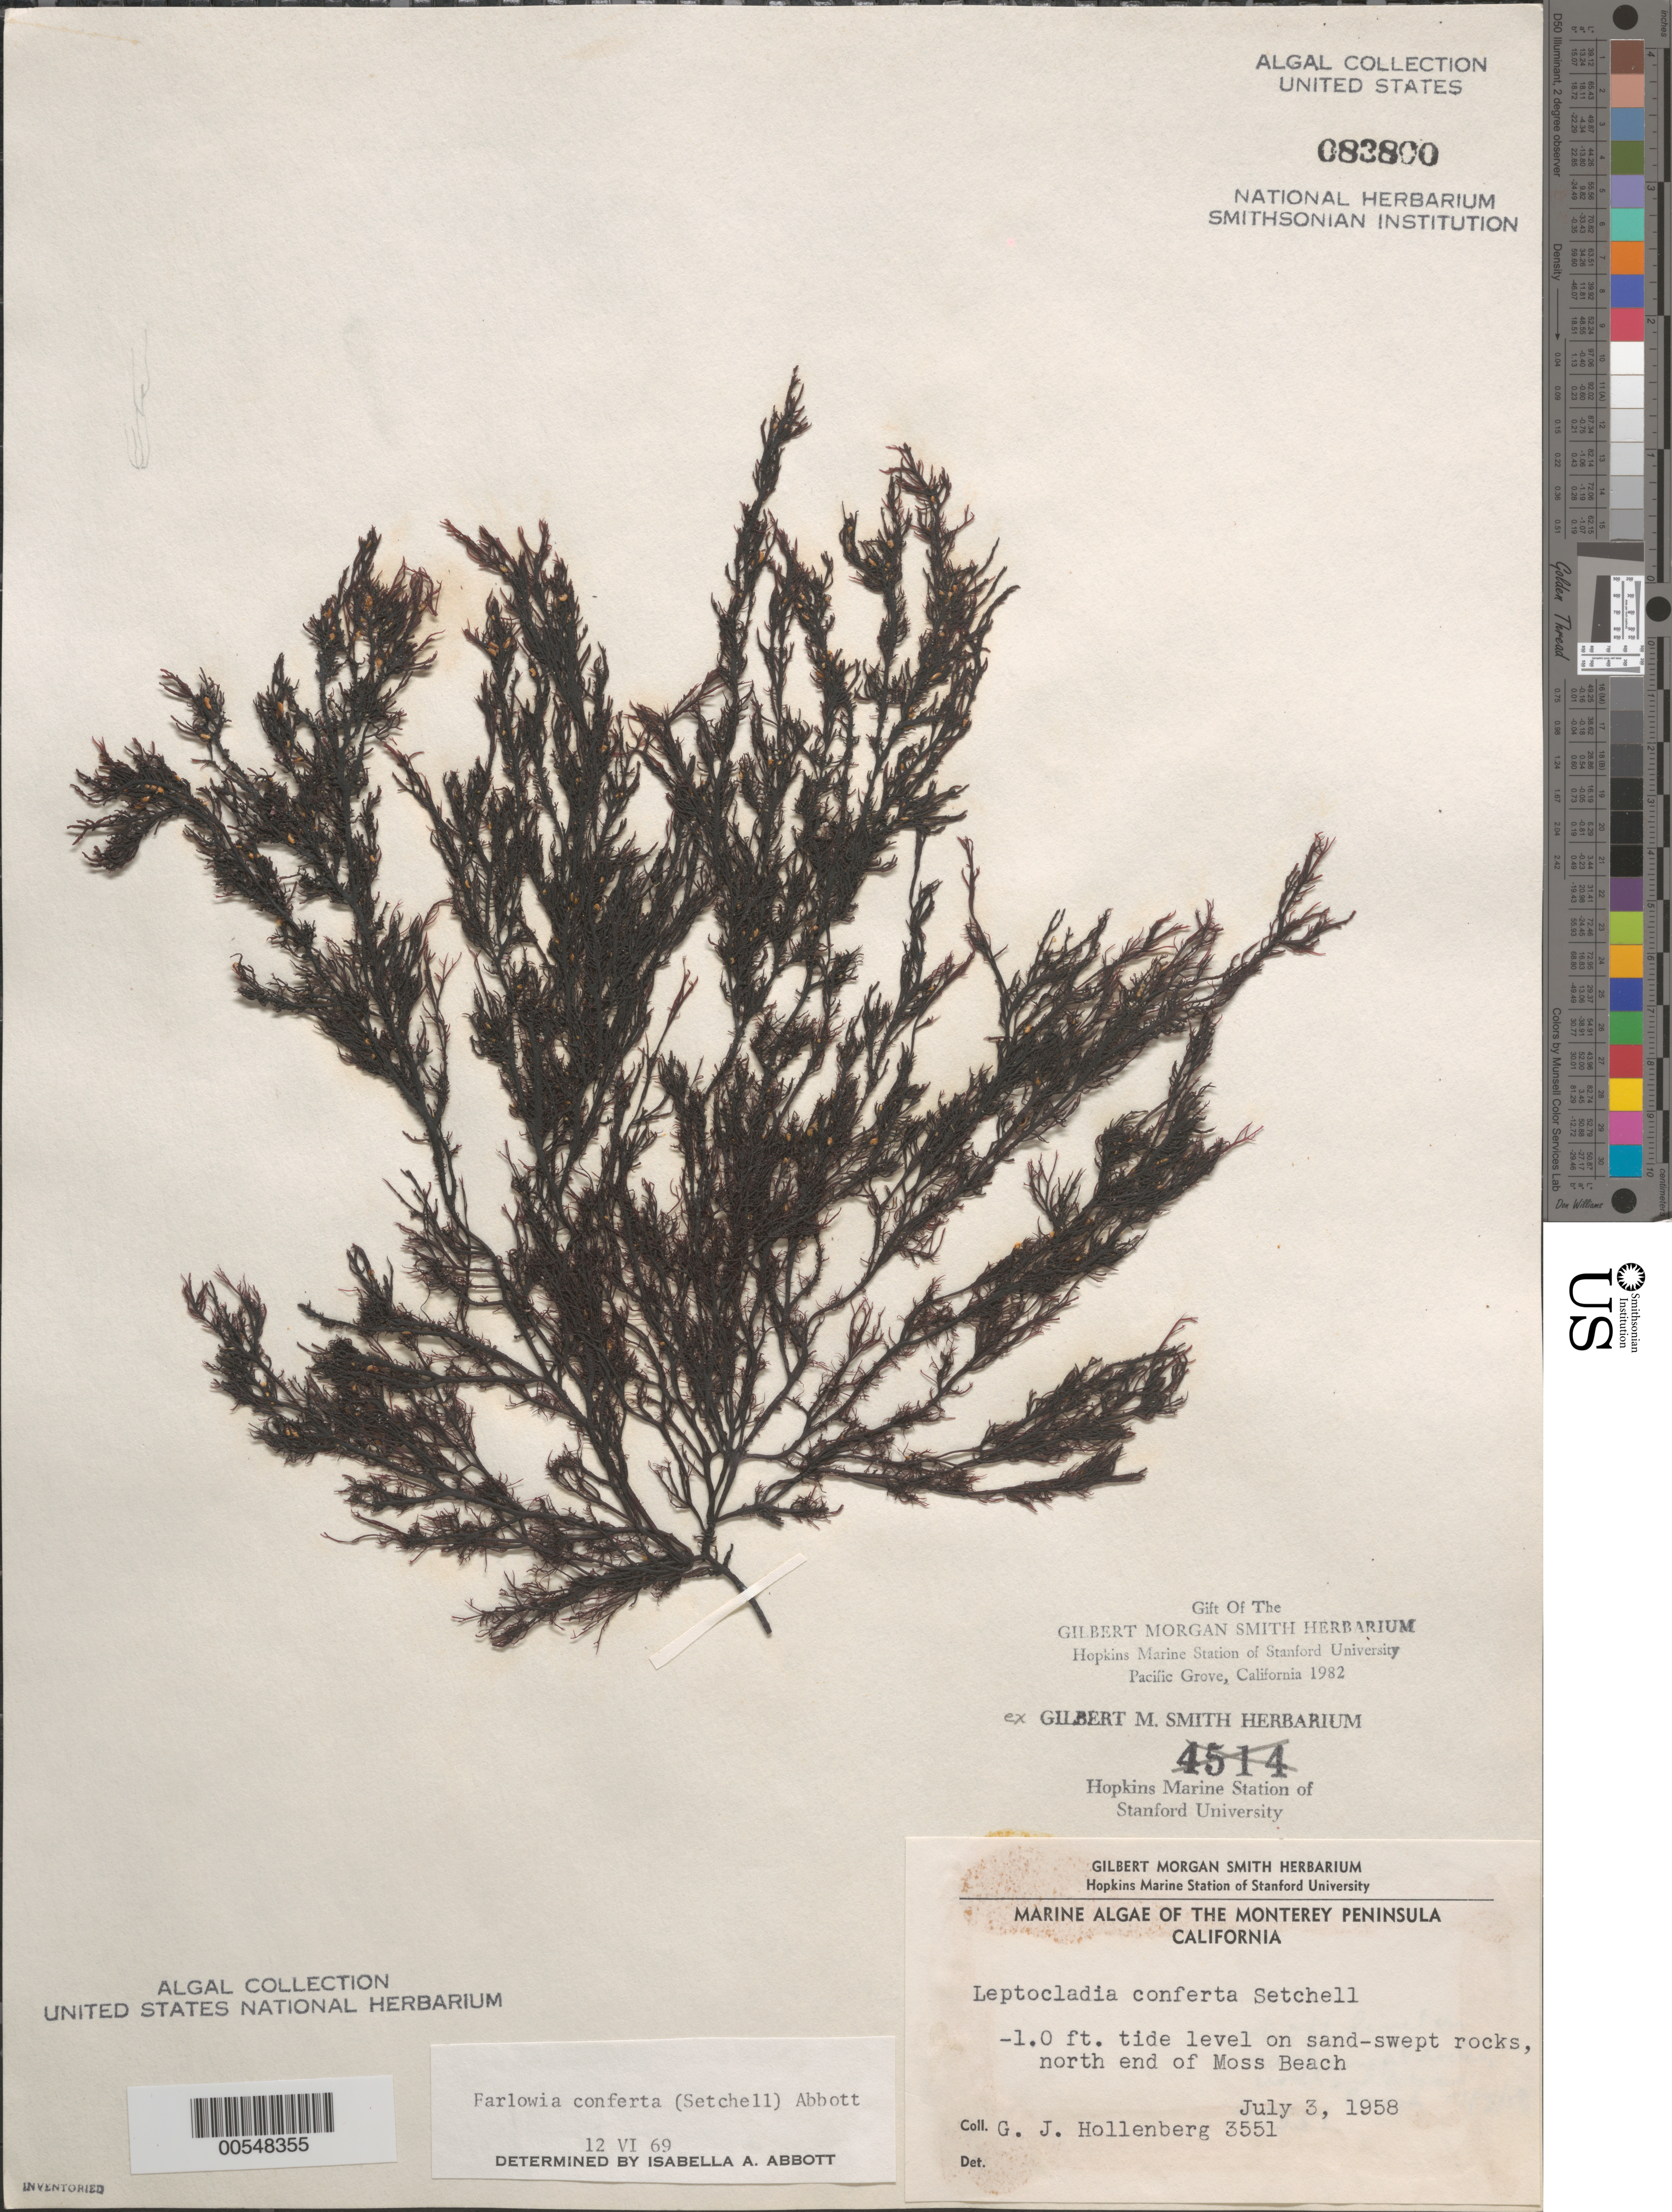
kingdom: Plantae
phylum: Rhodophyta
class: Florideophyceae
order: Gigartinales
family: Dumontiaceae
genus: Farlowia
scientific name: Farlowia conferta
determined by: Abbott, Isabella A.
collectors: G. Hollenberg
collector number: GJH 3551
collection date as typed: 03 Jul 1958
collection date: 1958-07-03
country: United States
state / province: California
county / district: Monterey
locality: Moss Beach, north end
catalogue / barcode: US 83800